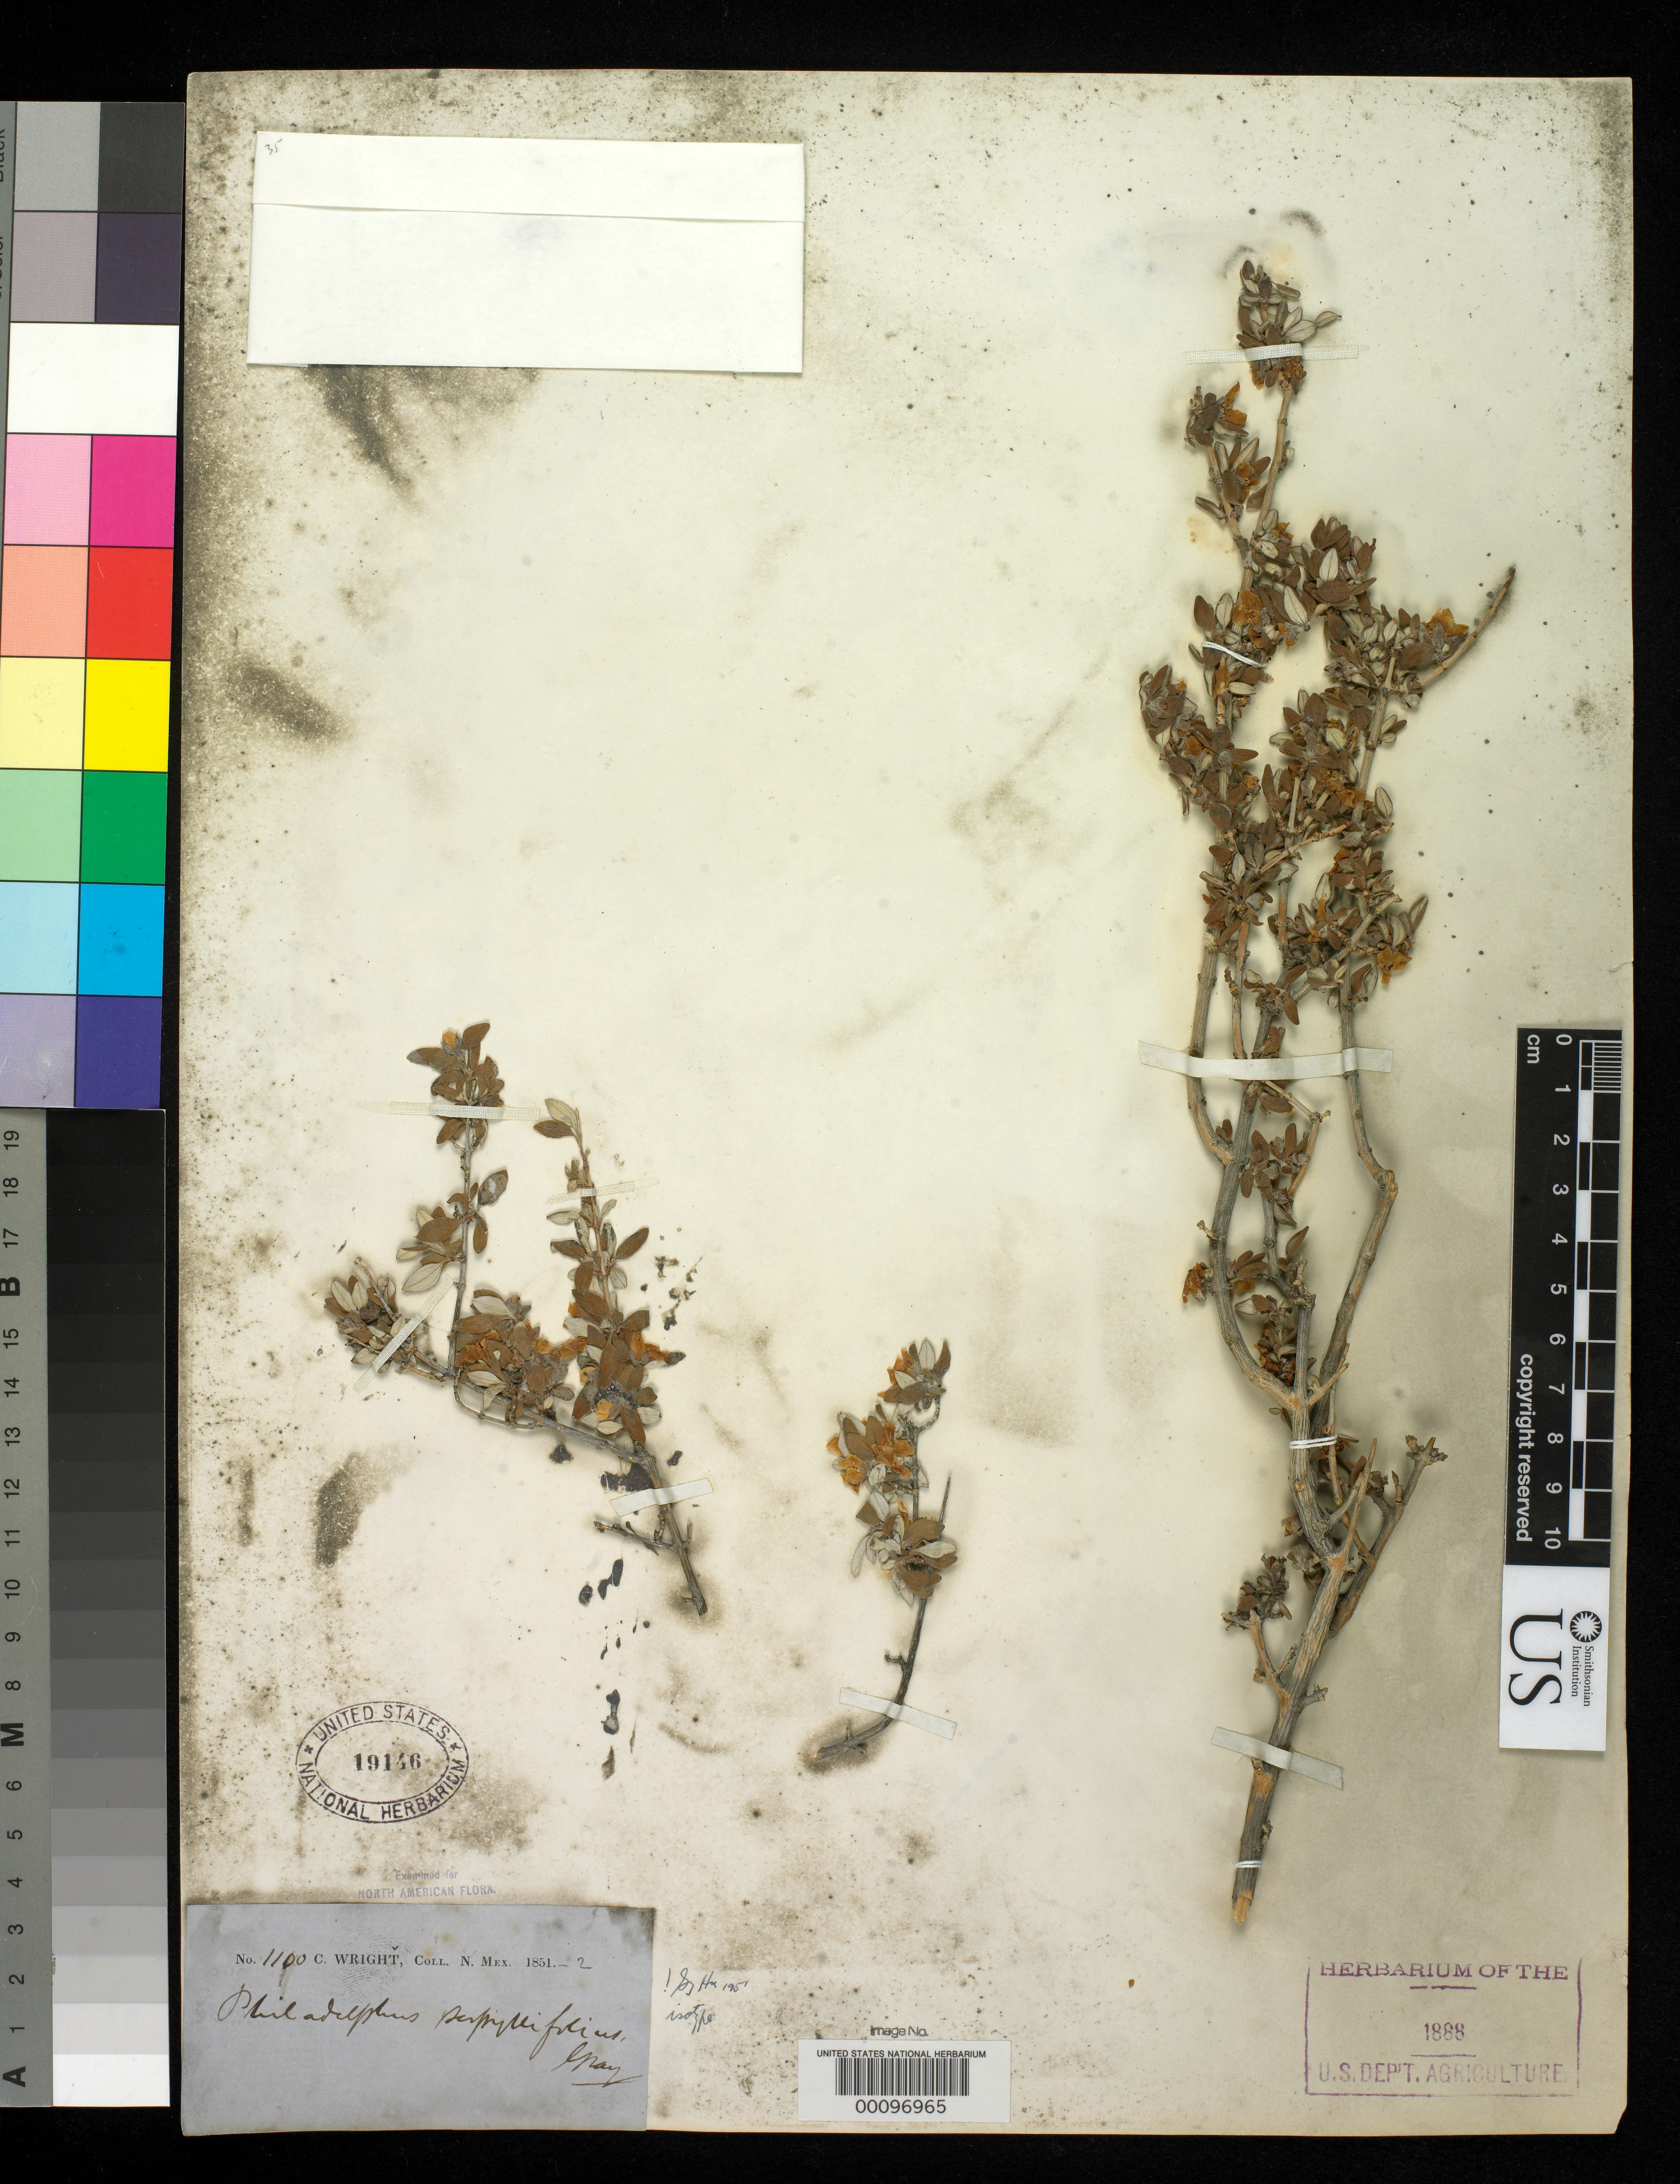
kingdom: Plantae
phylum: Tracheophyta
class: Magnoliopsida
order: Cornales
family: Hydrangeaceae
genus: Philadelphus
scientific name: Philadelphus serpyllifolius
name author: A. Gray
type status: Type Collection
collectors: C. Wright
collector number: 1100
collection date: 1851/1852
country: United States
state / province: New Mexico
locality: "N. Mex." [=northern Mexico or New Mexico? either way possibly referring to present-day Arizona or Texas]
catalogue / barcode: US 19146